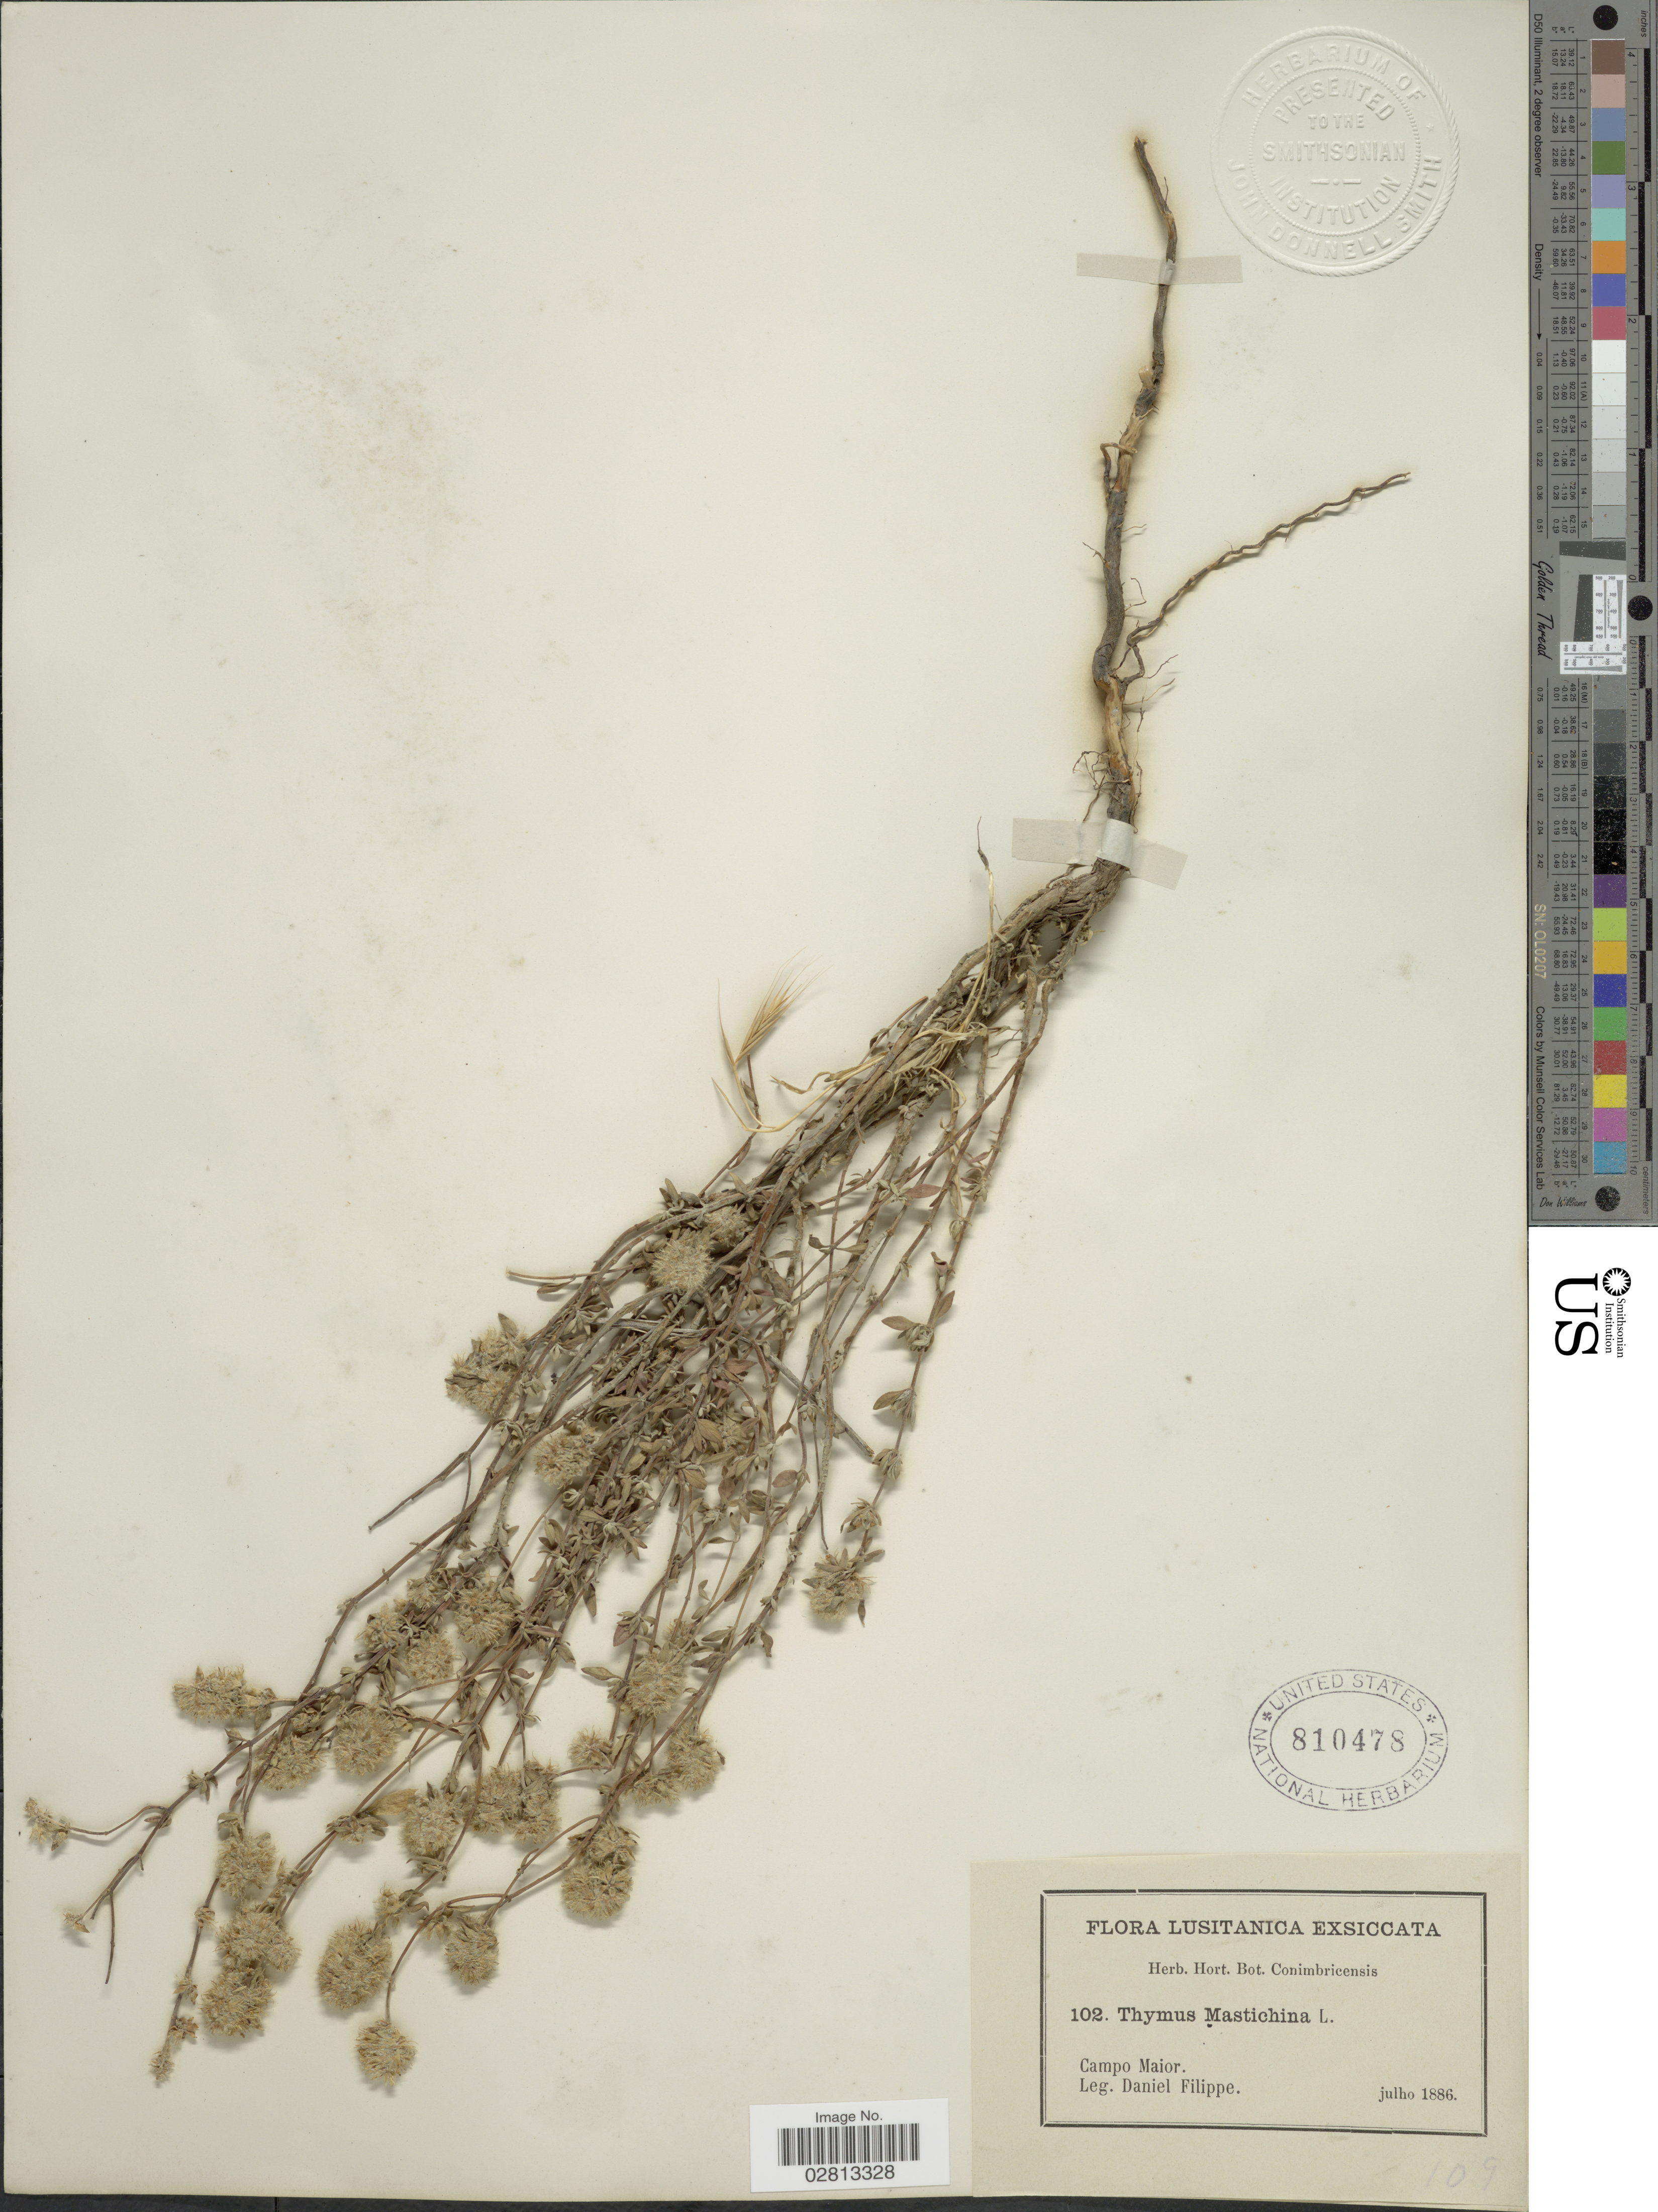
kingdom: Plantae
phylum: Tracheophyta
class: Magnoliopsida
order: Lamiales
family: Lamiaceae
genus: Thymus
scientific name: Thymus mastichina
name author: L.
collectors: D. Filippe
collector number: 102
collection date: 1886-07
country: Portugal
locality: Lusitanica. Campo Maior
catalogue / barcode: US 810478